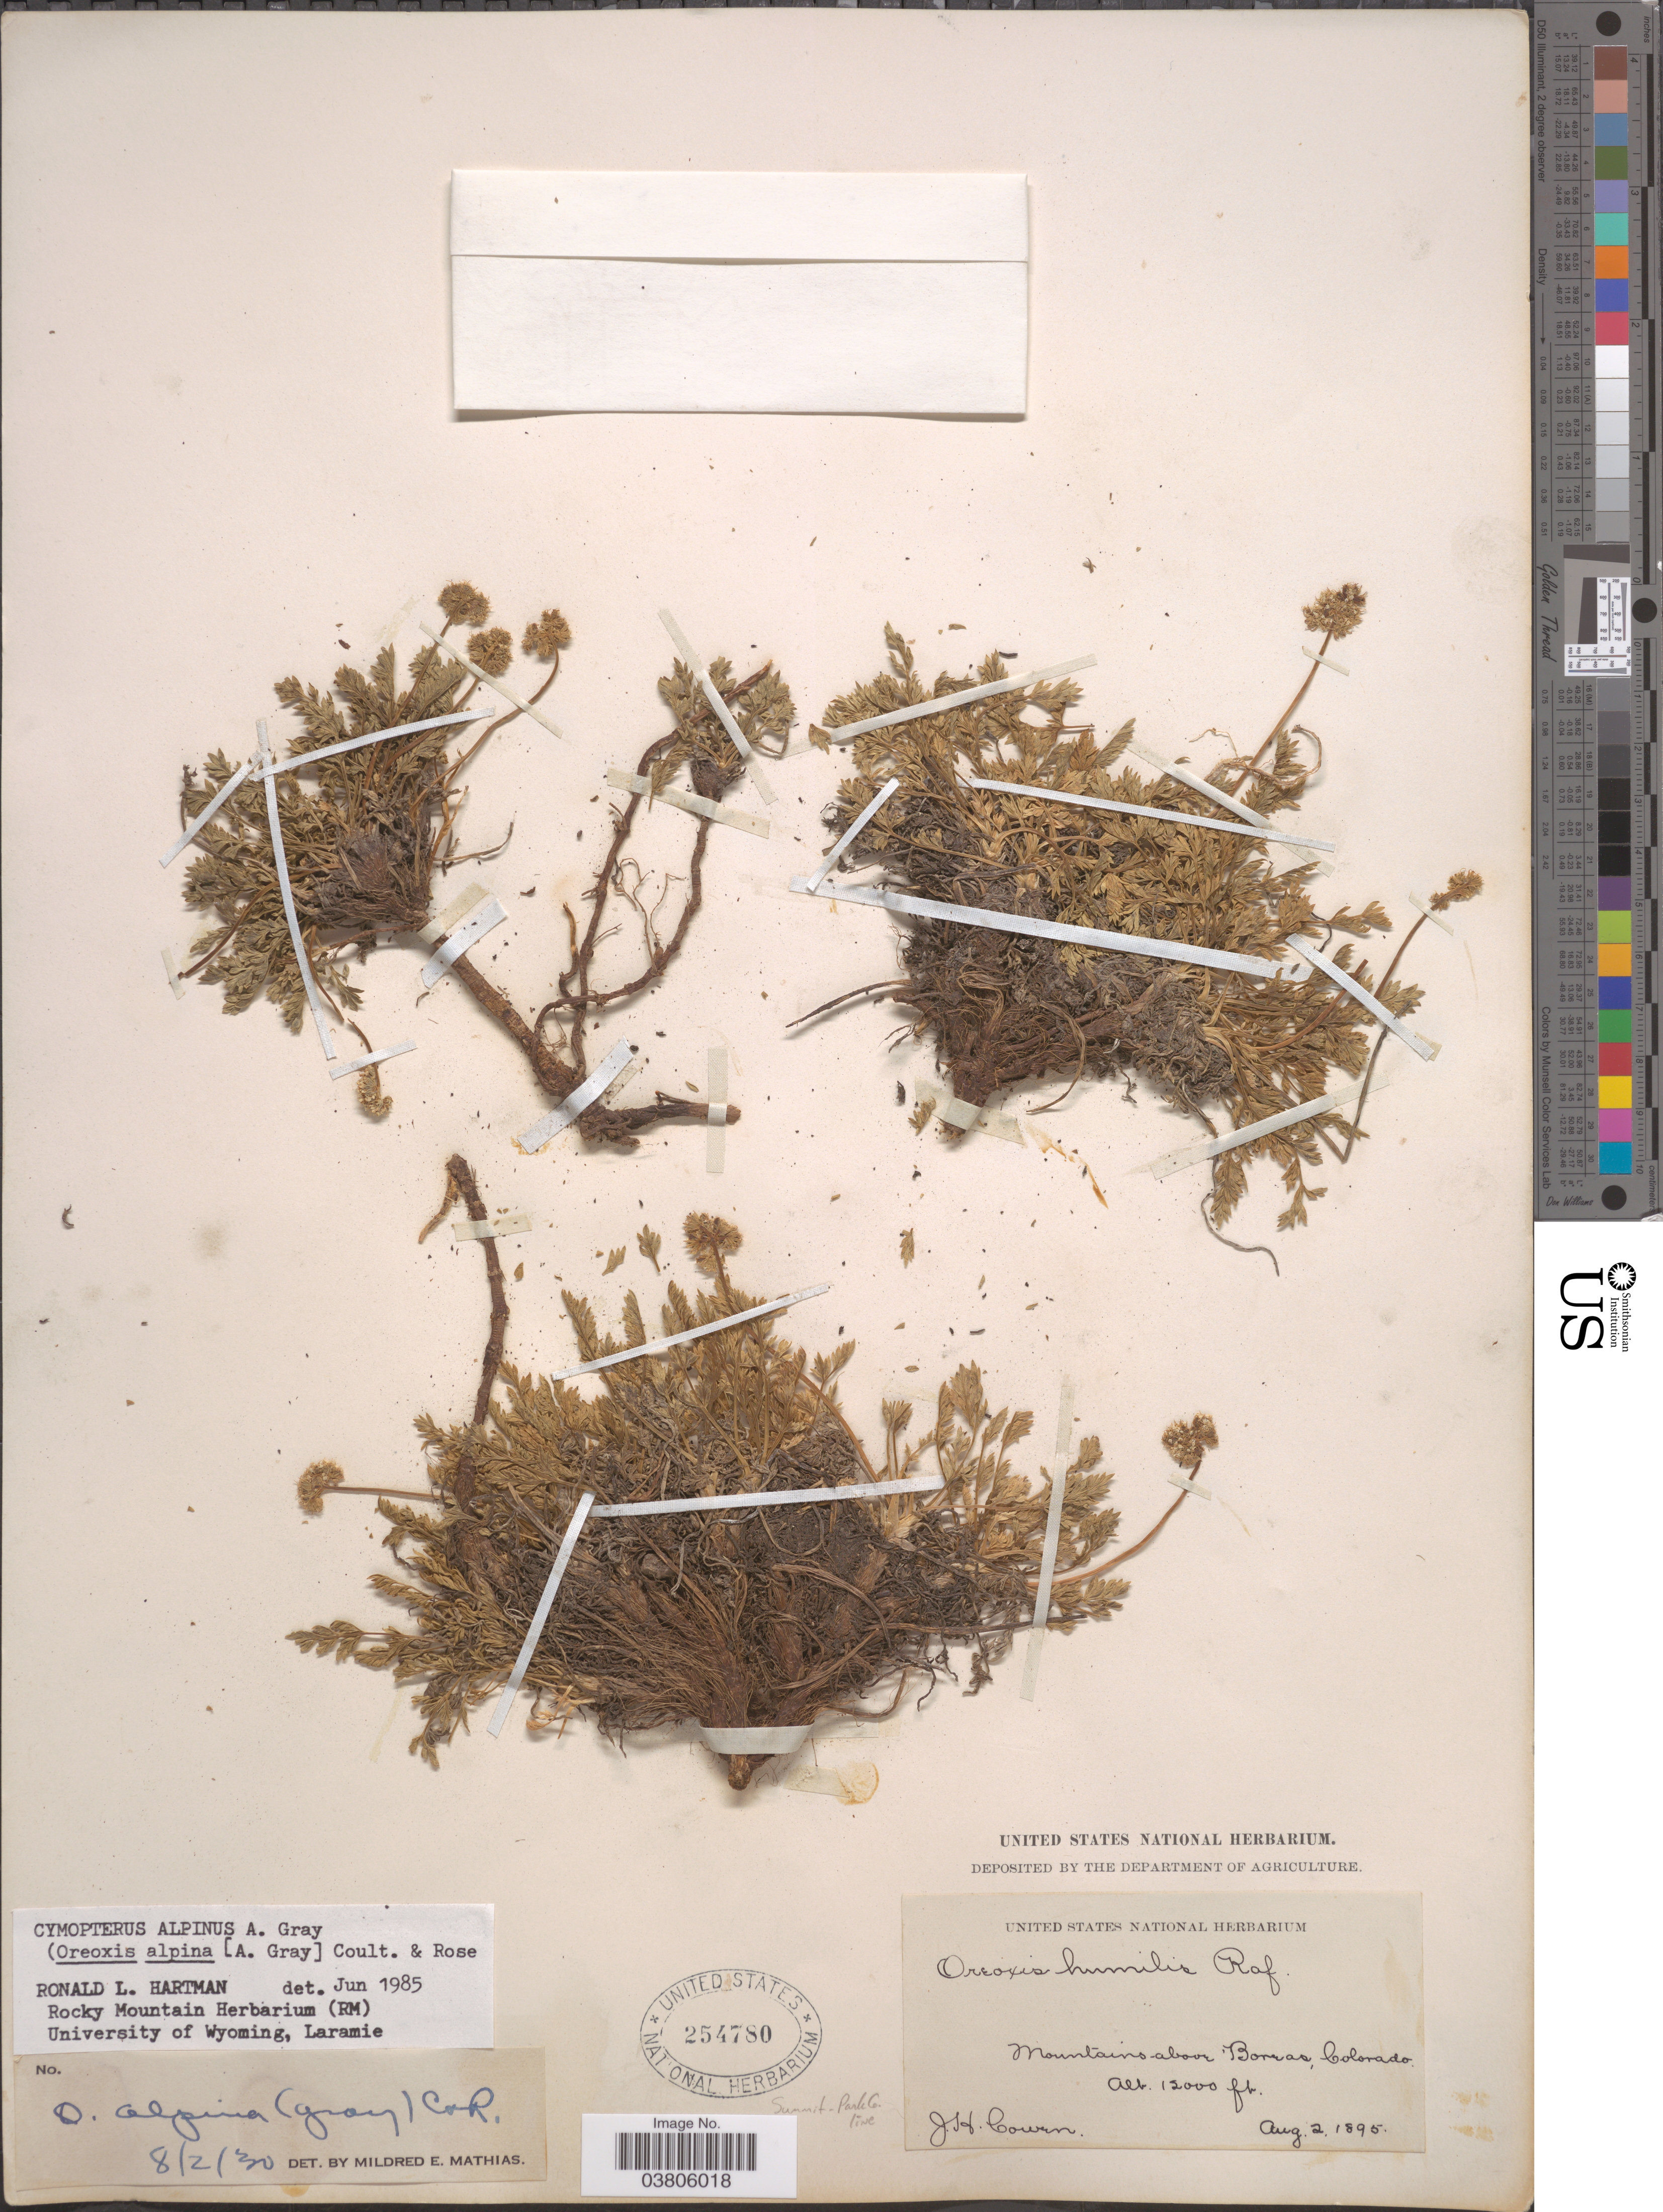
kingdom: Plantae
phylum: Tracheophyta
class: Magnoliopsida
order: Apiales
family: Apiaceae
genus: Cymopterus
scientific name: Cymopterus alpinus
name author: A. Gray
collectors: J. H. Cowen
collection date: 1895-08-02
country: United States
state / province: Colorado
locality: Mountains above Boreas. Summit-Park Co. line.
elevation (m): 3658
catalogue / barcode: US 254780